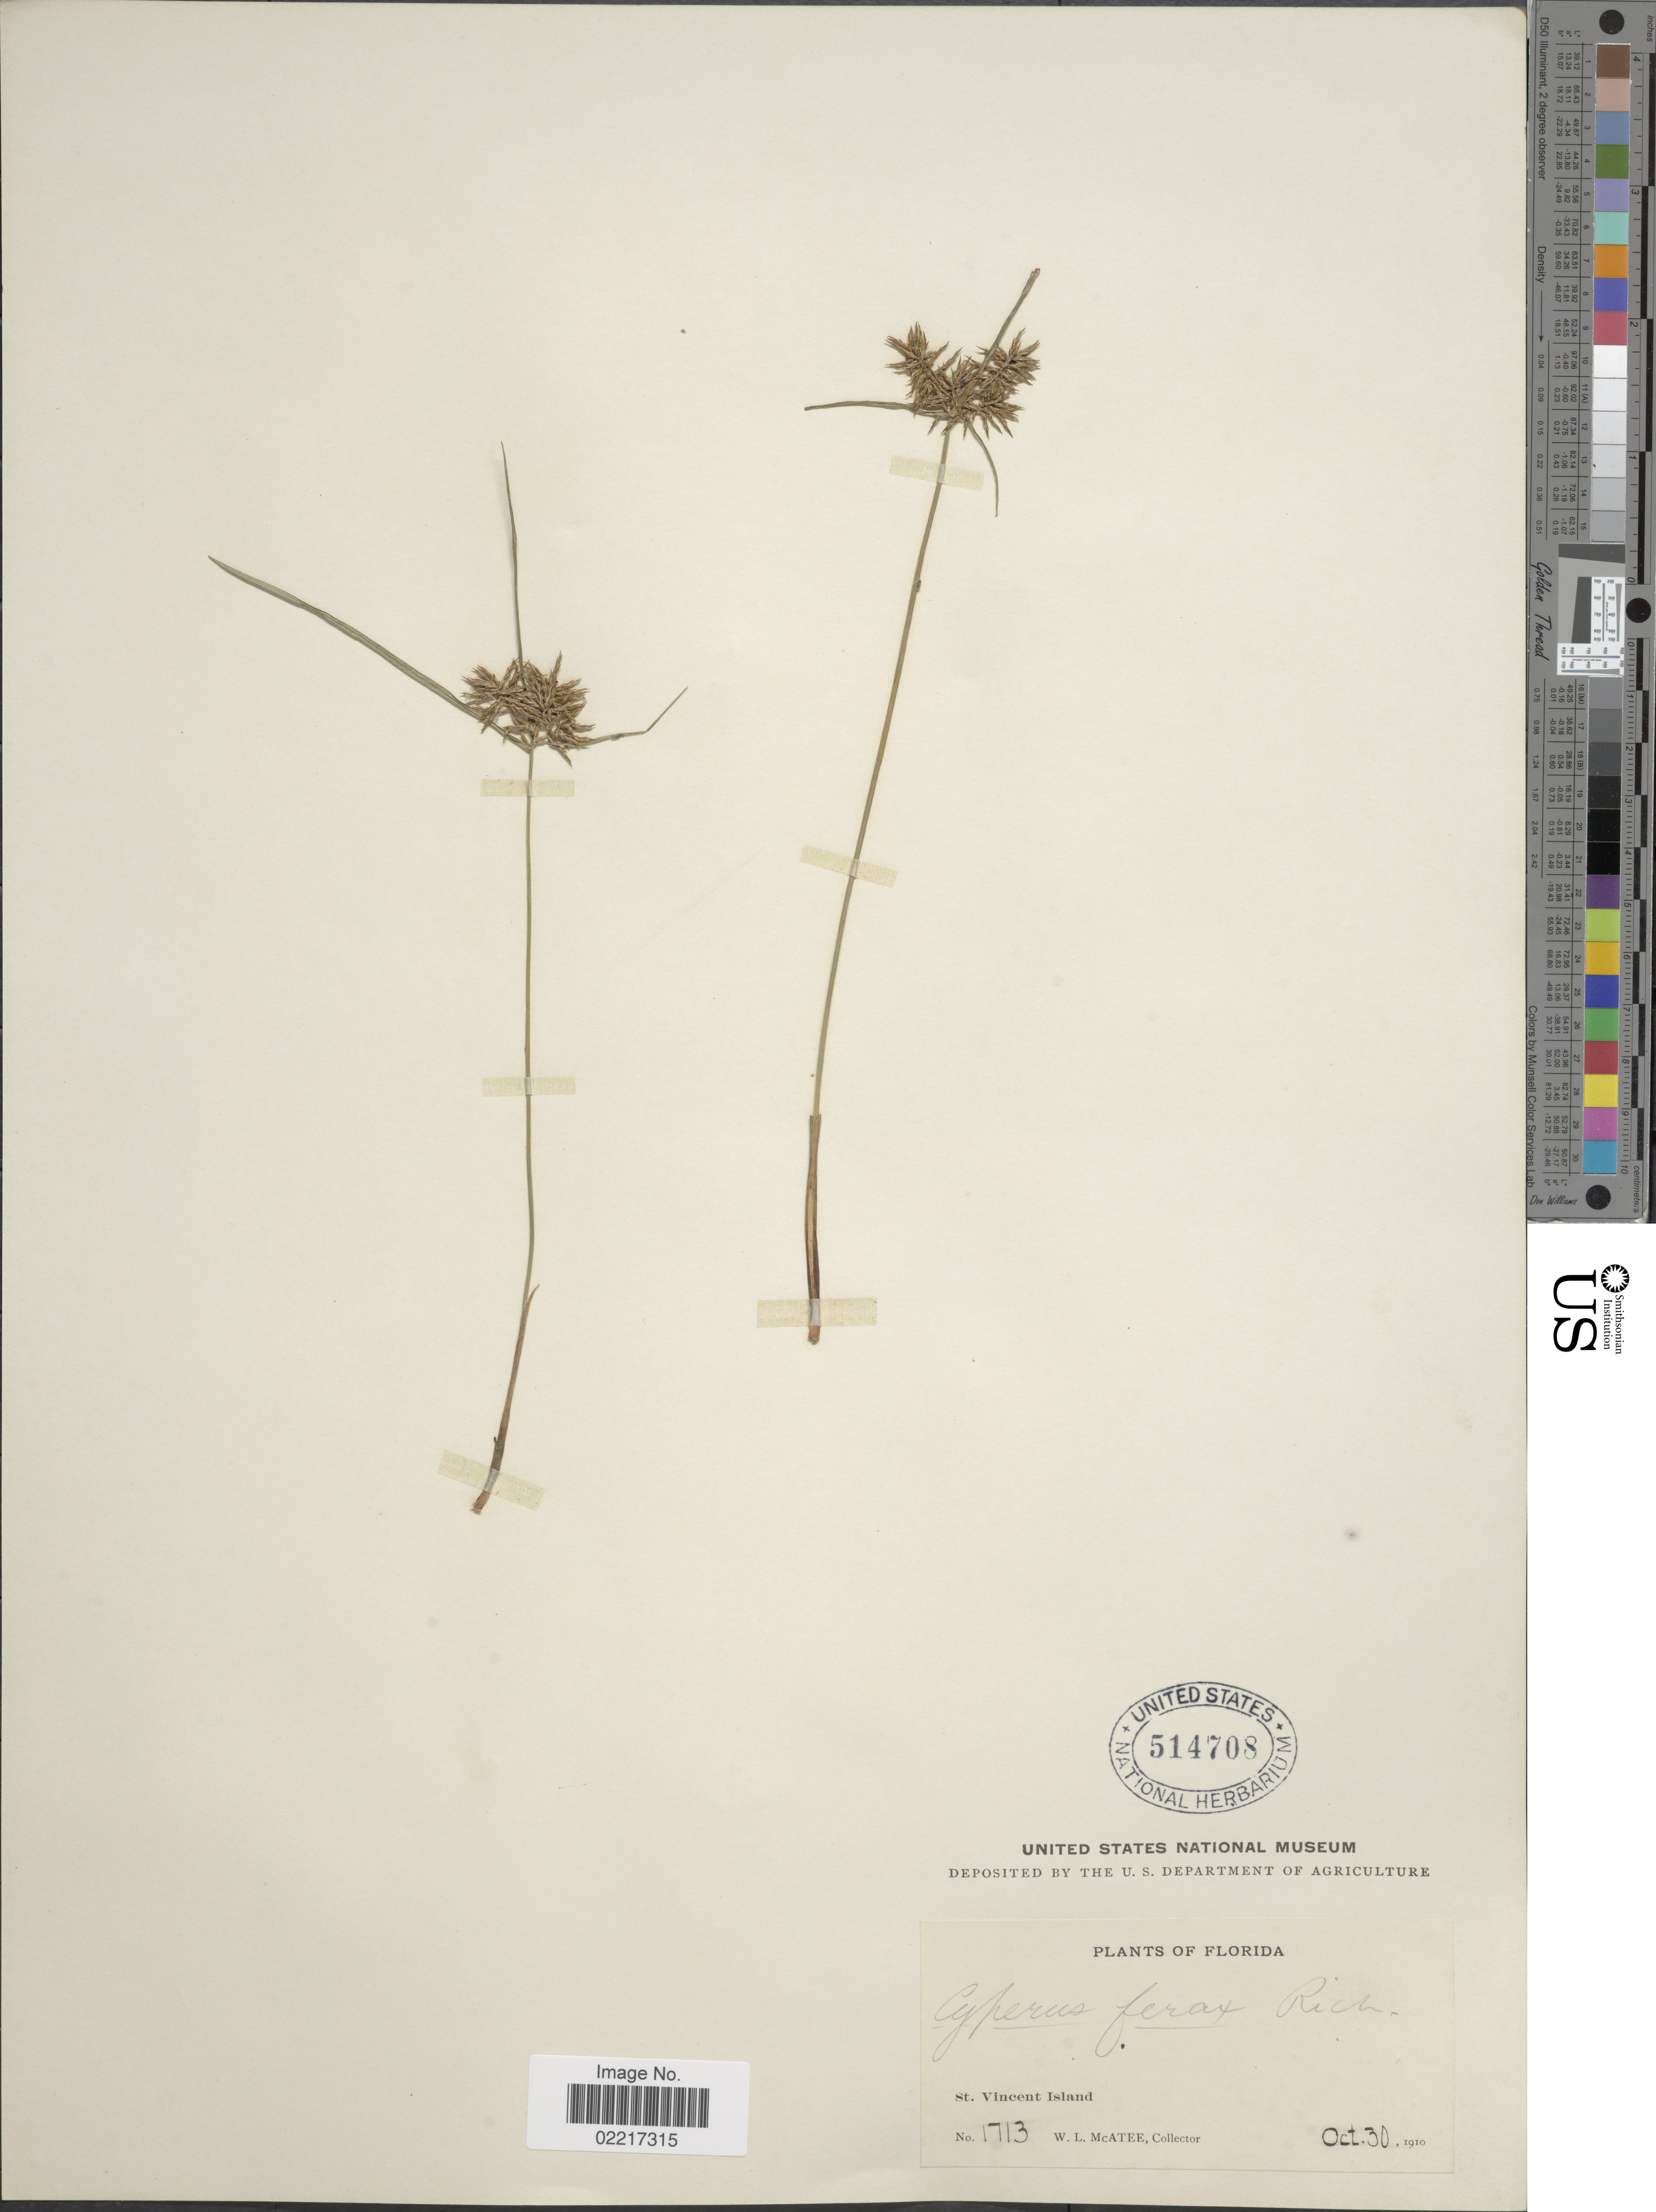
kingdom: Plantae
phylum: Tracheophyta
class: Liliopsida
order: Poales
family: Cyperaceae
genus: Cyperus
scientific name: Cyperus odoratus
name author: L.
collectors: W. McAtee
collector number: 1713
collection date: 1910-10-30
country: United States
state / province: Florida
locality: St. Vincent Island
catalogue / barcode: US 514708